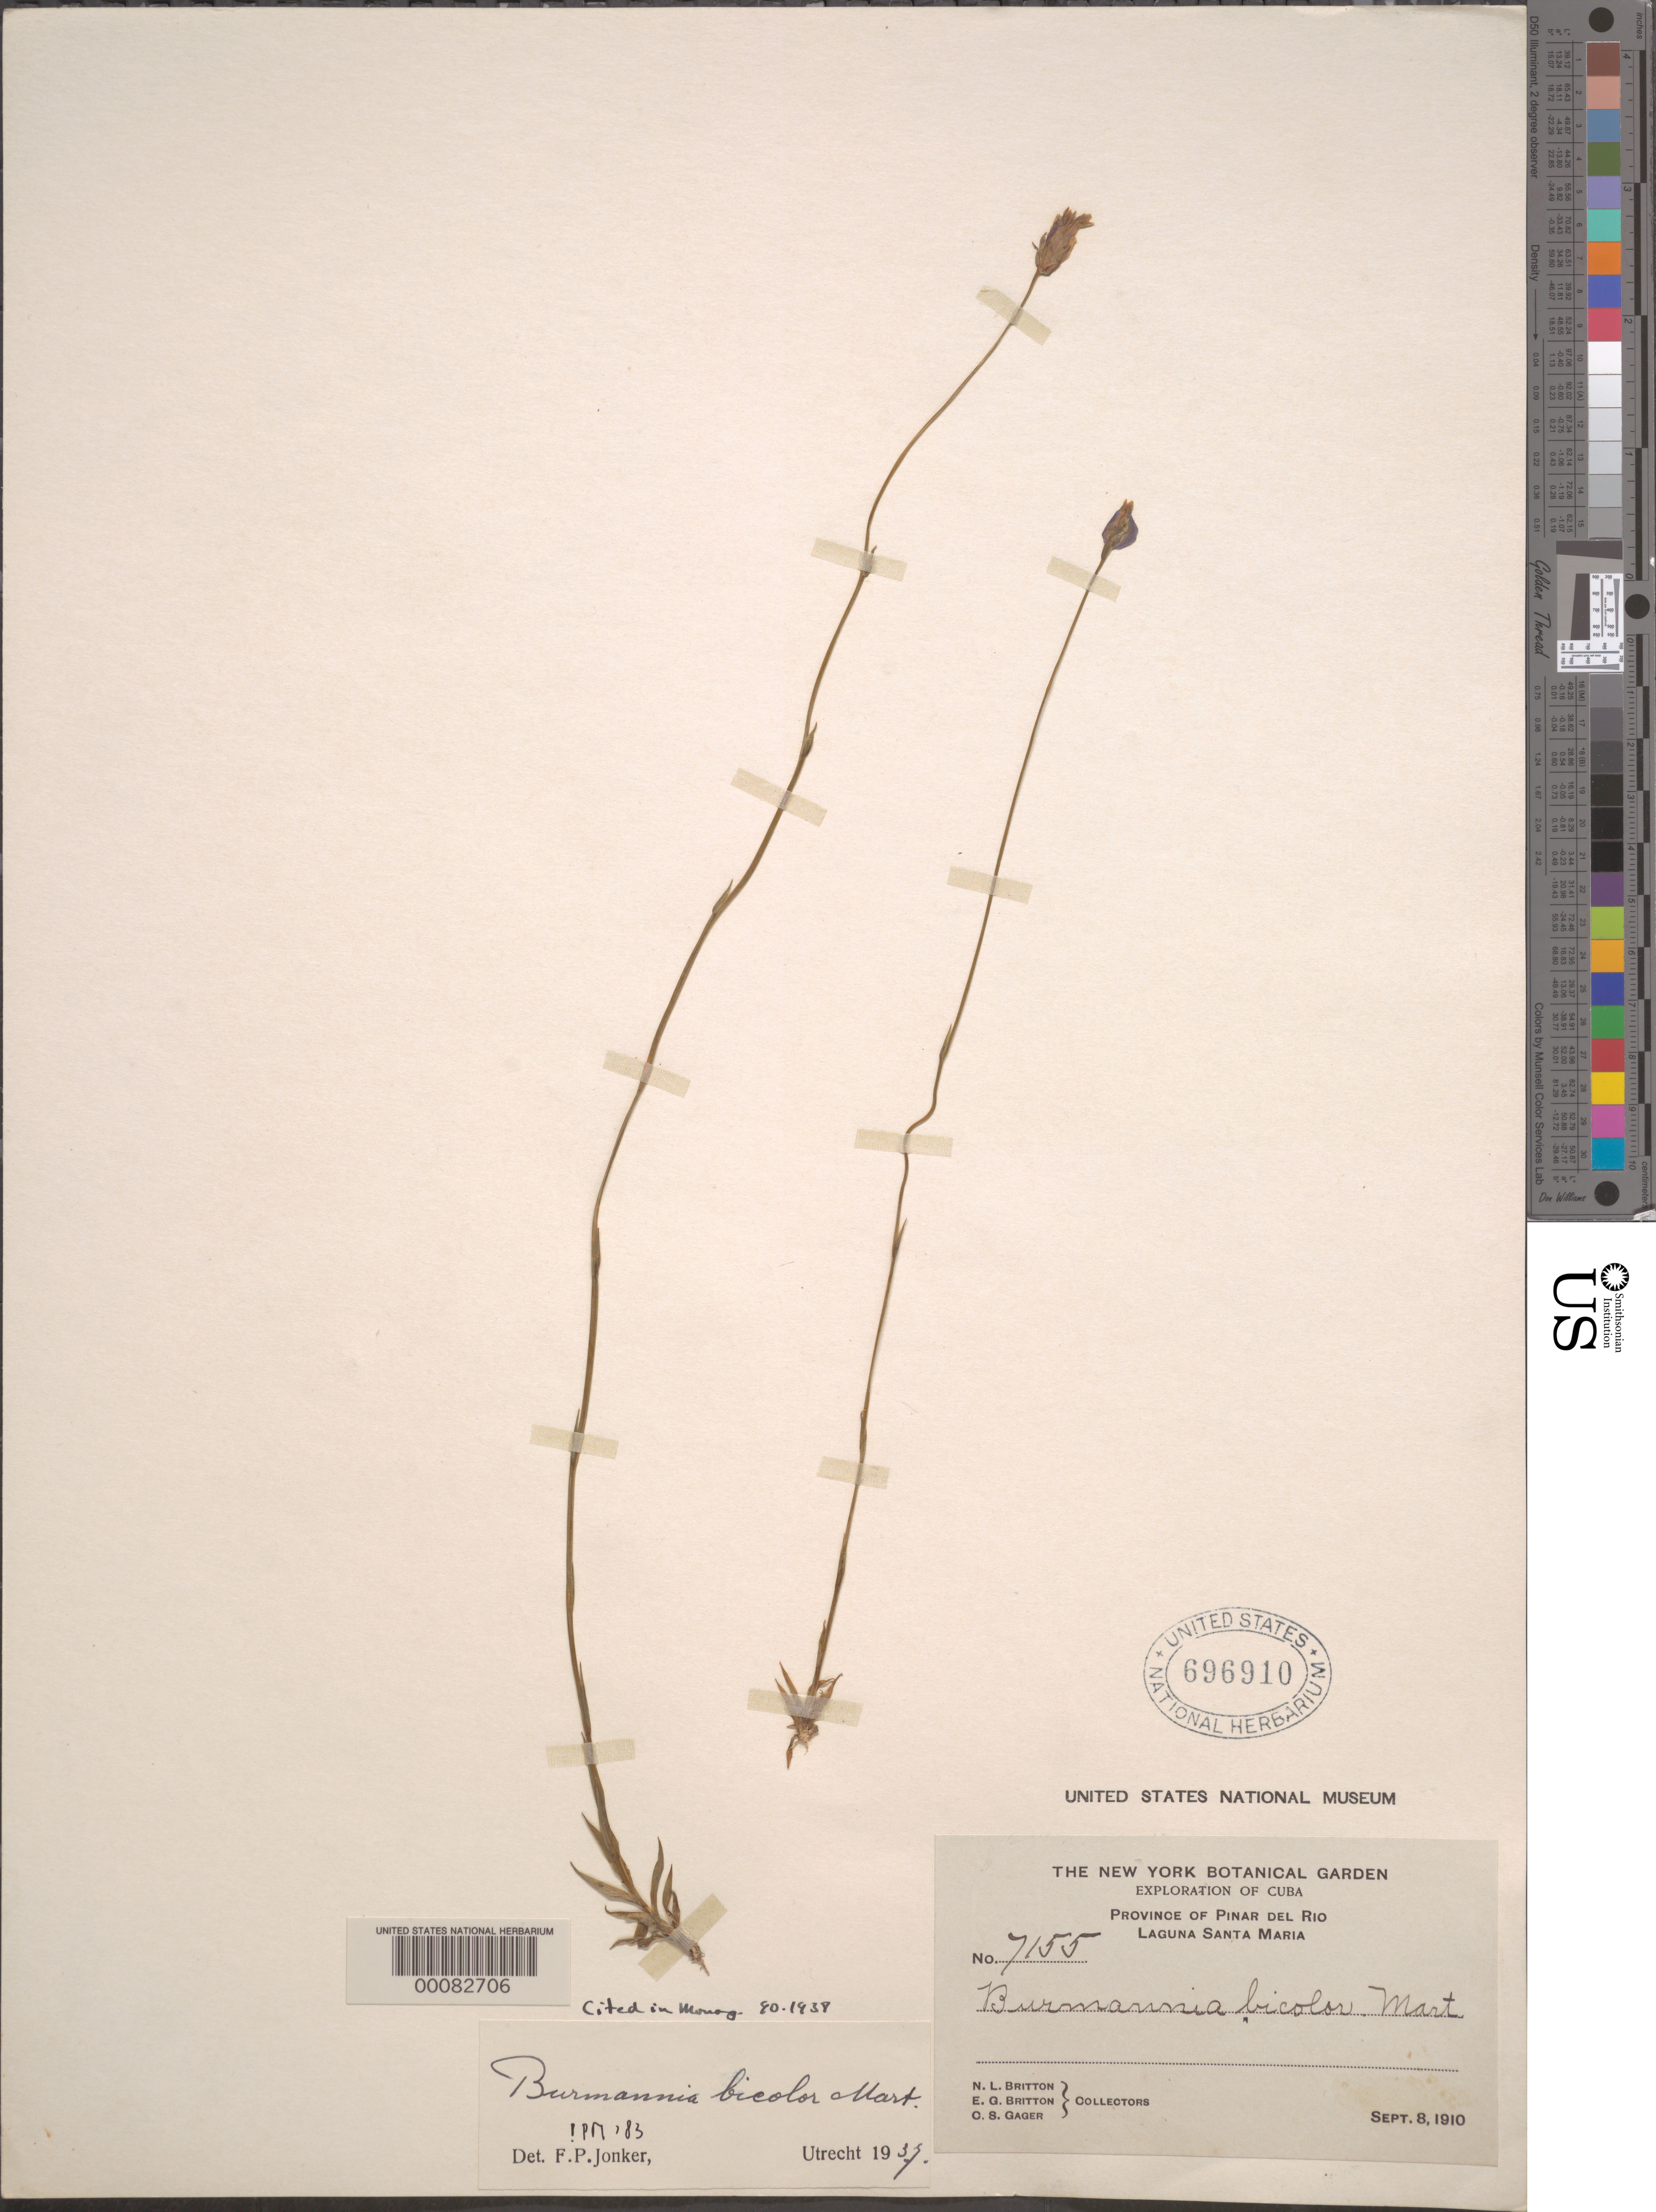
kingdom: Plantae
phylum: Tracheophyta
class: Liliopsida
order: Dioscoreales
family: Burmanniaceae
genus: Burmannia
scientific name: Burmannia bicolor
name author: Mart.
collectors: N. Britton, E. G. Britton & C. Gager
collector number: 7155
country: Cuba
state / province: Pinar del Rio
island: Isle of Pines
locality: Laguna Santa Maria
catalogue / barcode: US 696910